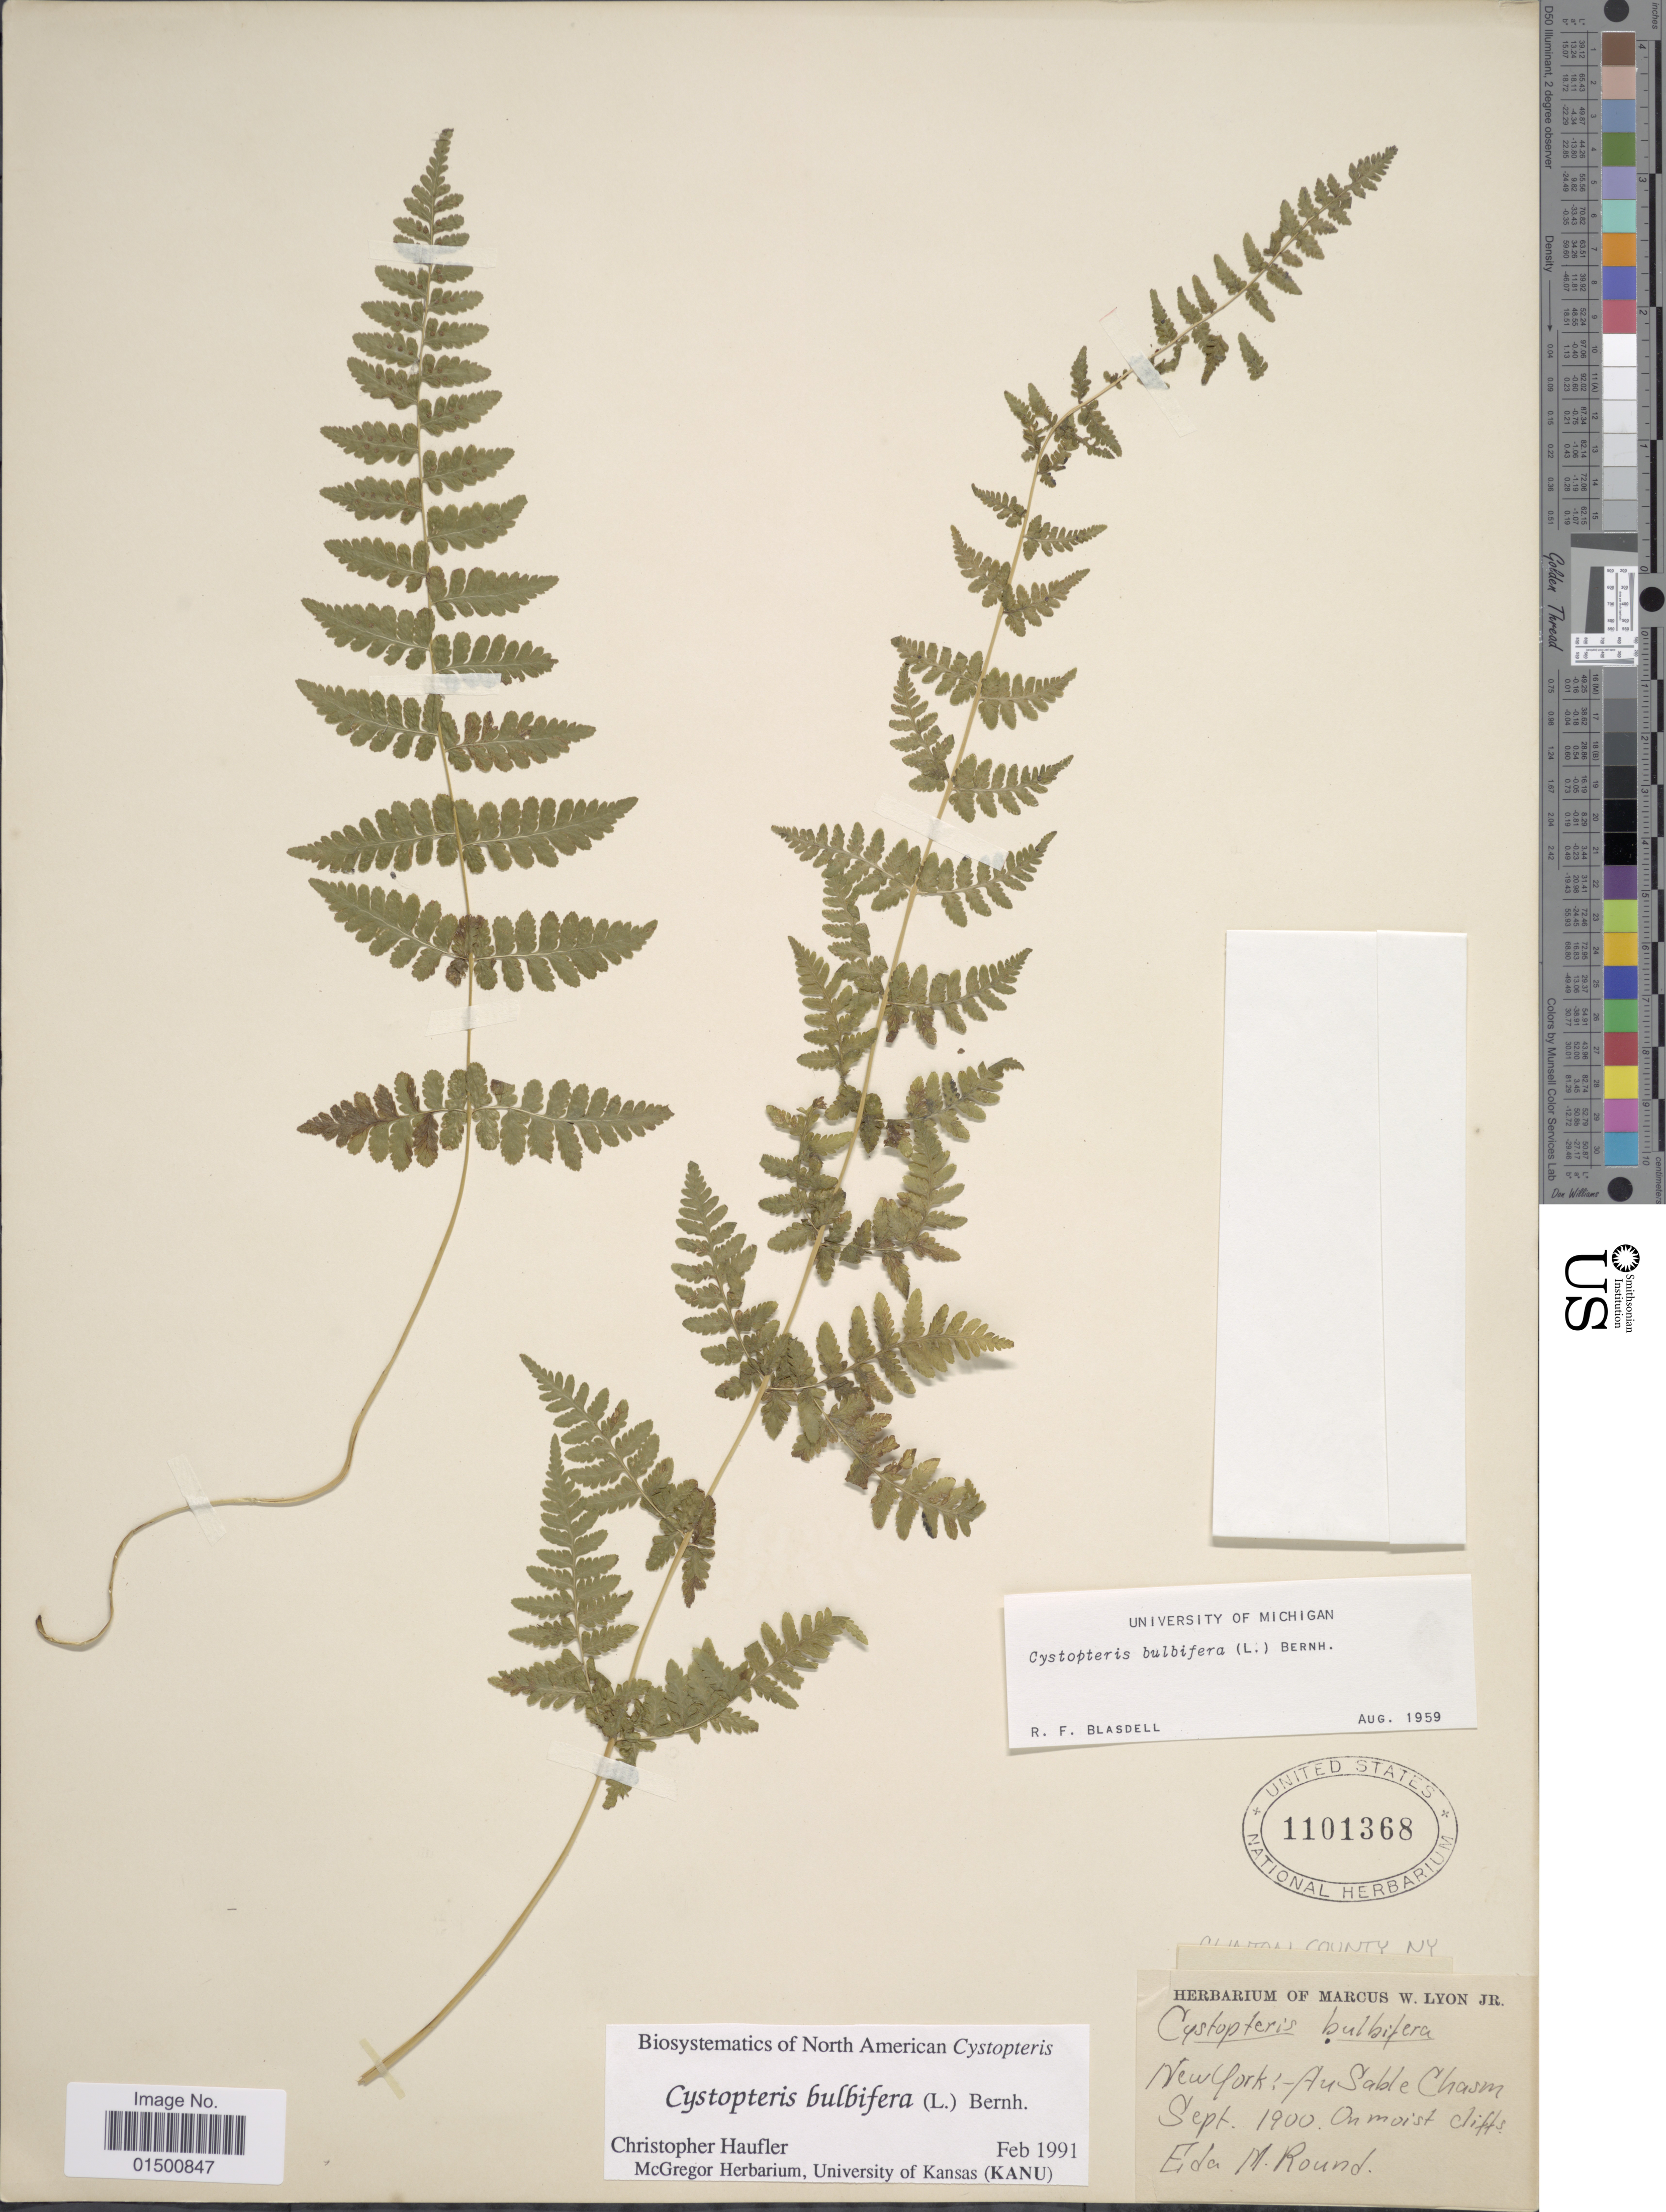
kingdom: Plantae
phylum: Tracheophyta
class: Polypodiopsida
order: Polypodiales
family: Cystopteridaceae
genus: Cystopteris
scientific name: Cystopteris bulbifera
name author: (L.) Bernh.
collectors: E. Round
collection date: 1900-09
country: United States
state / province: New York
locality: Ausable Chasm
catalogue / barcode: US 1101368